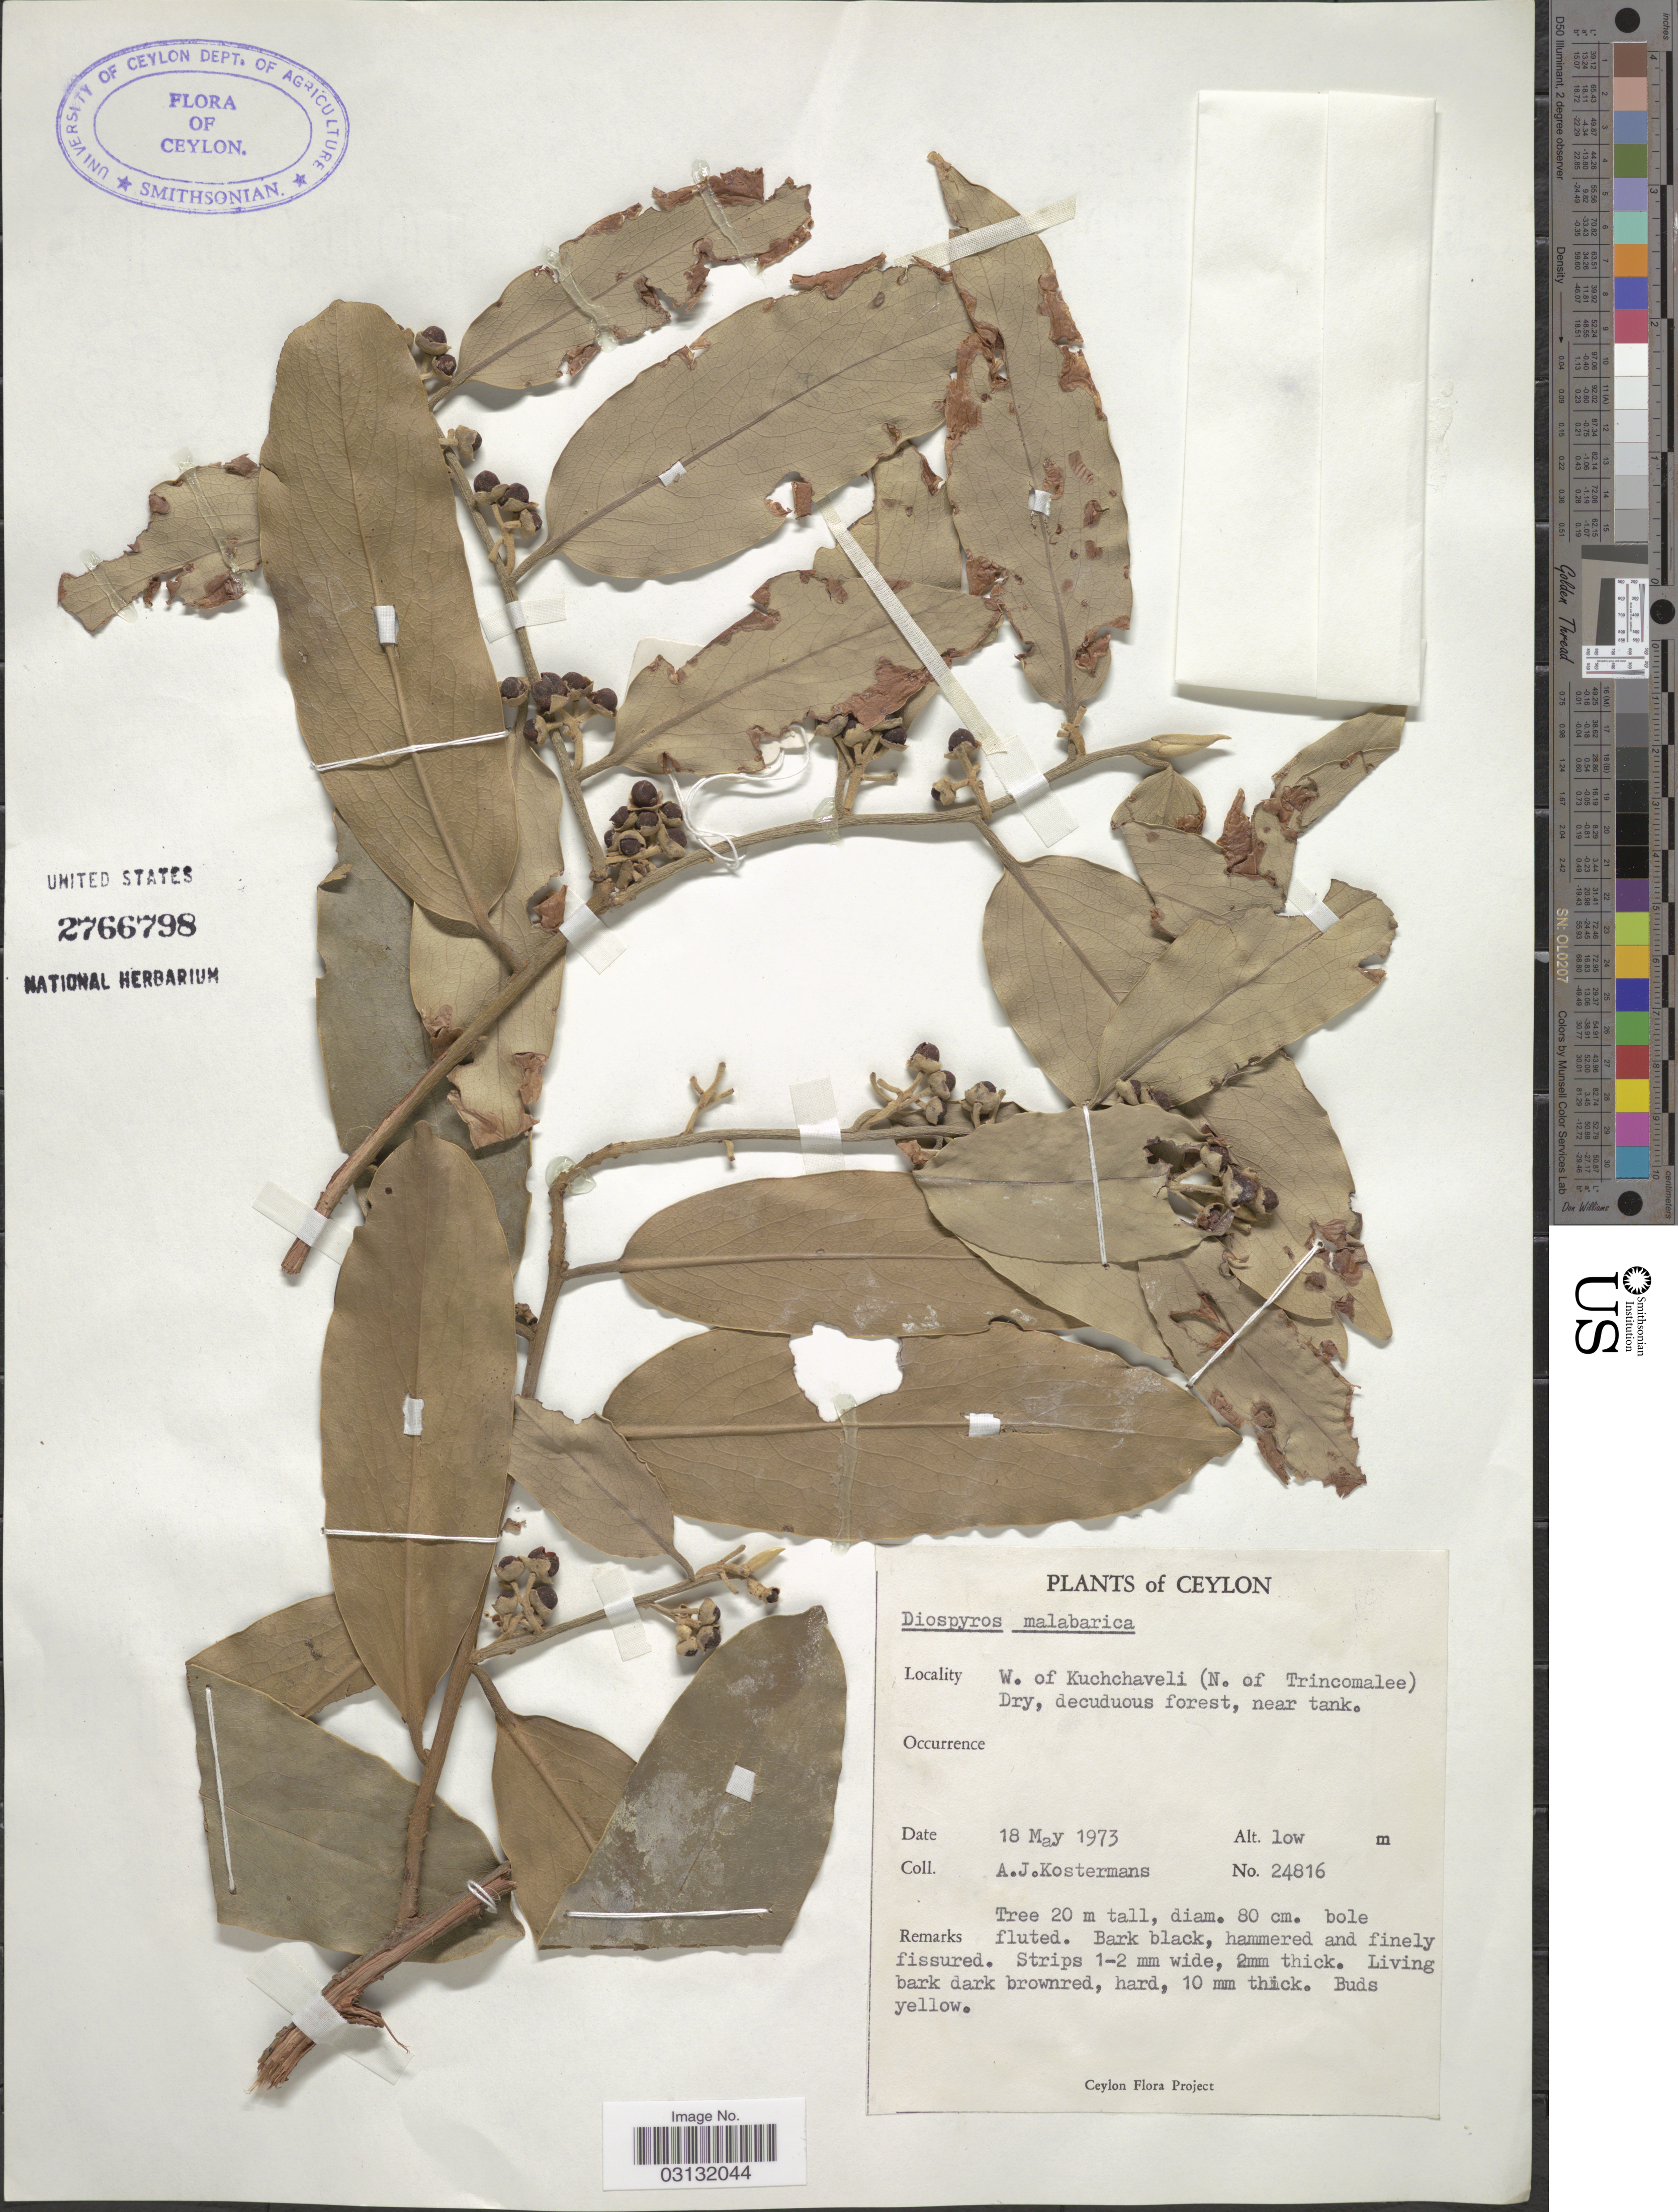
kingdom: Plantae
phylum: Tracheophyta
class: Magnoliopsida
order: Ericales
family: Ebenaceae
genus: Diospyros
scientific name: Diospyros malabarica var. malabarica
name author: (Desr.) Kostel.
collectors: A. J. G. Kostermans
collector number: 24816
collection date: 1973-05-18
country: Sri Lanka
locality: Ceylon, W. of Kuchchaveli (N. of Trincomalee), near tank.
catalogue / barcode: US 2766798